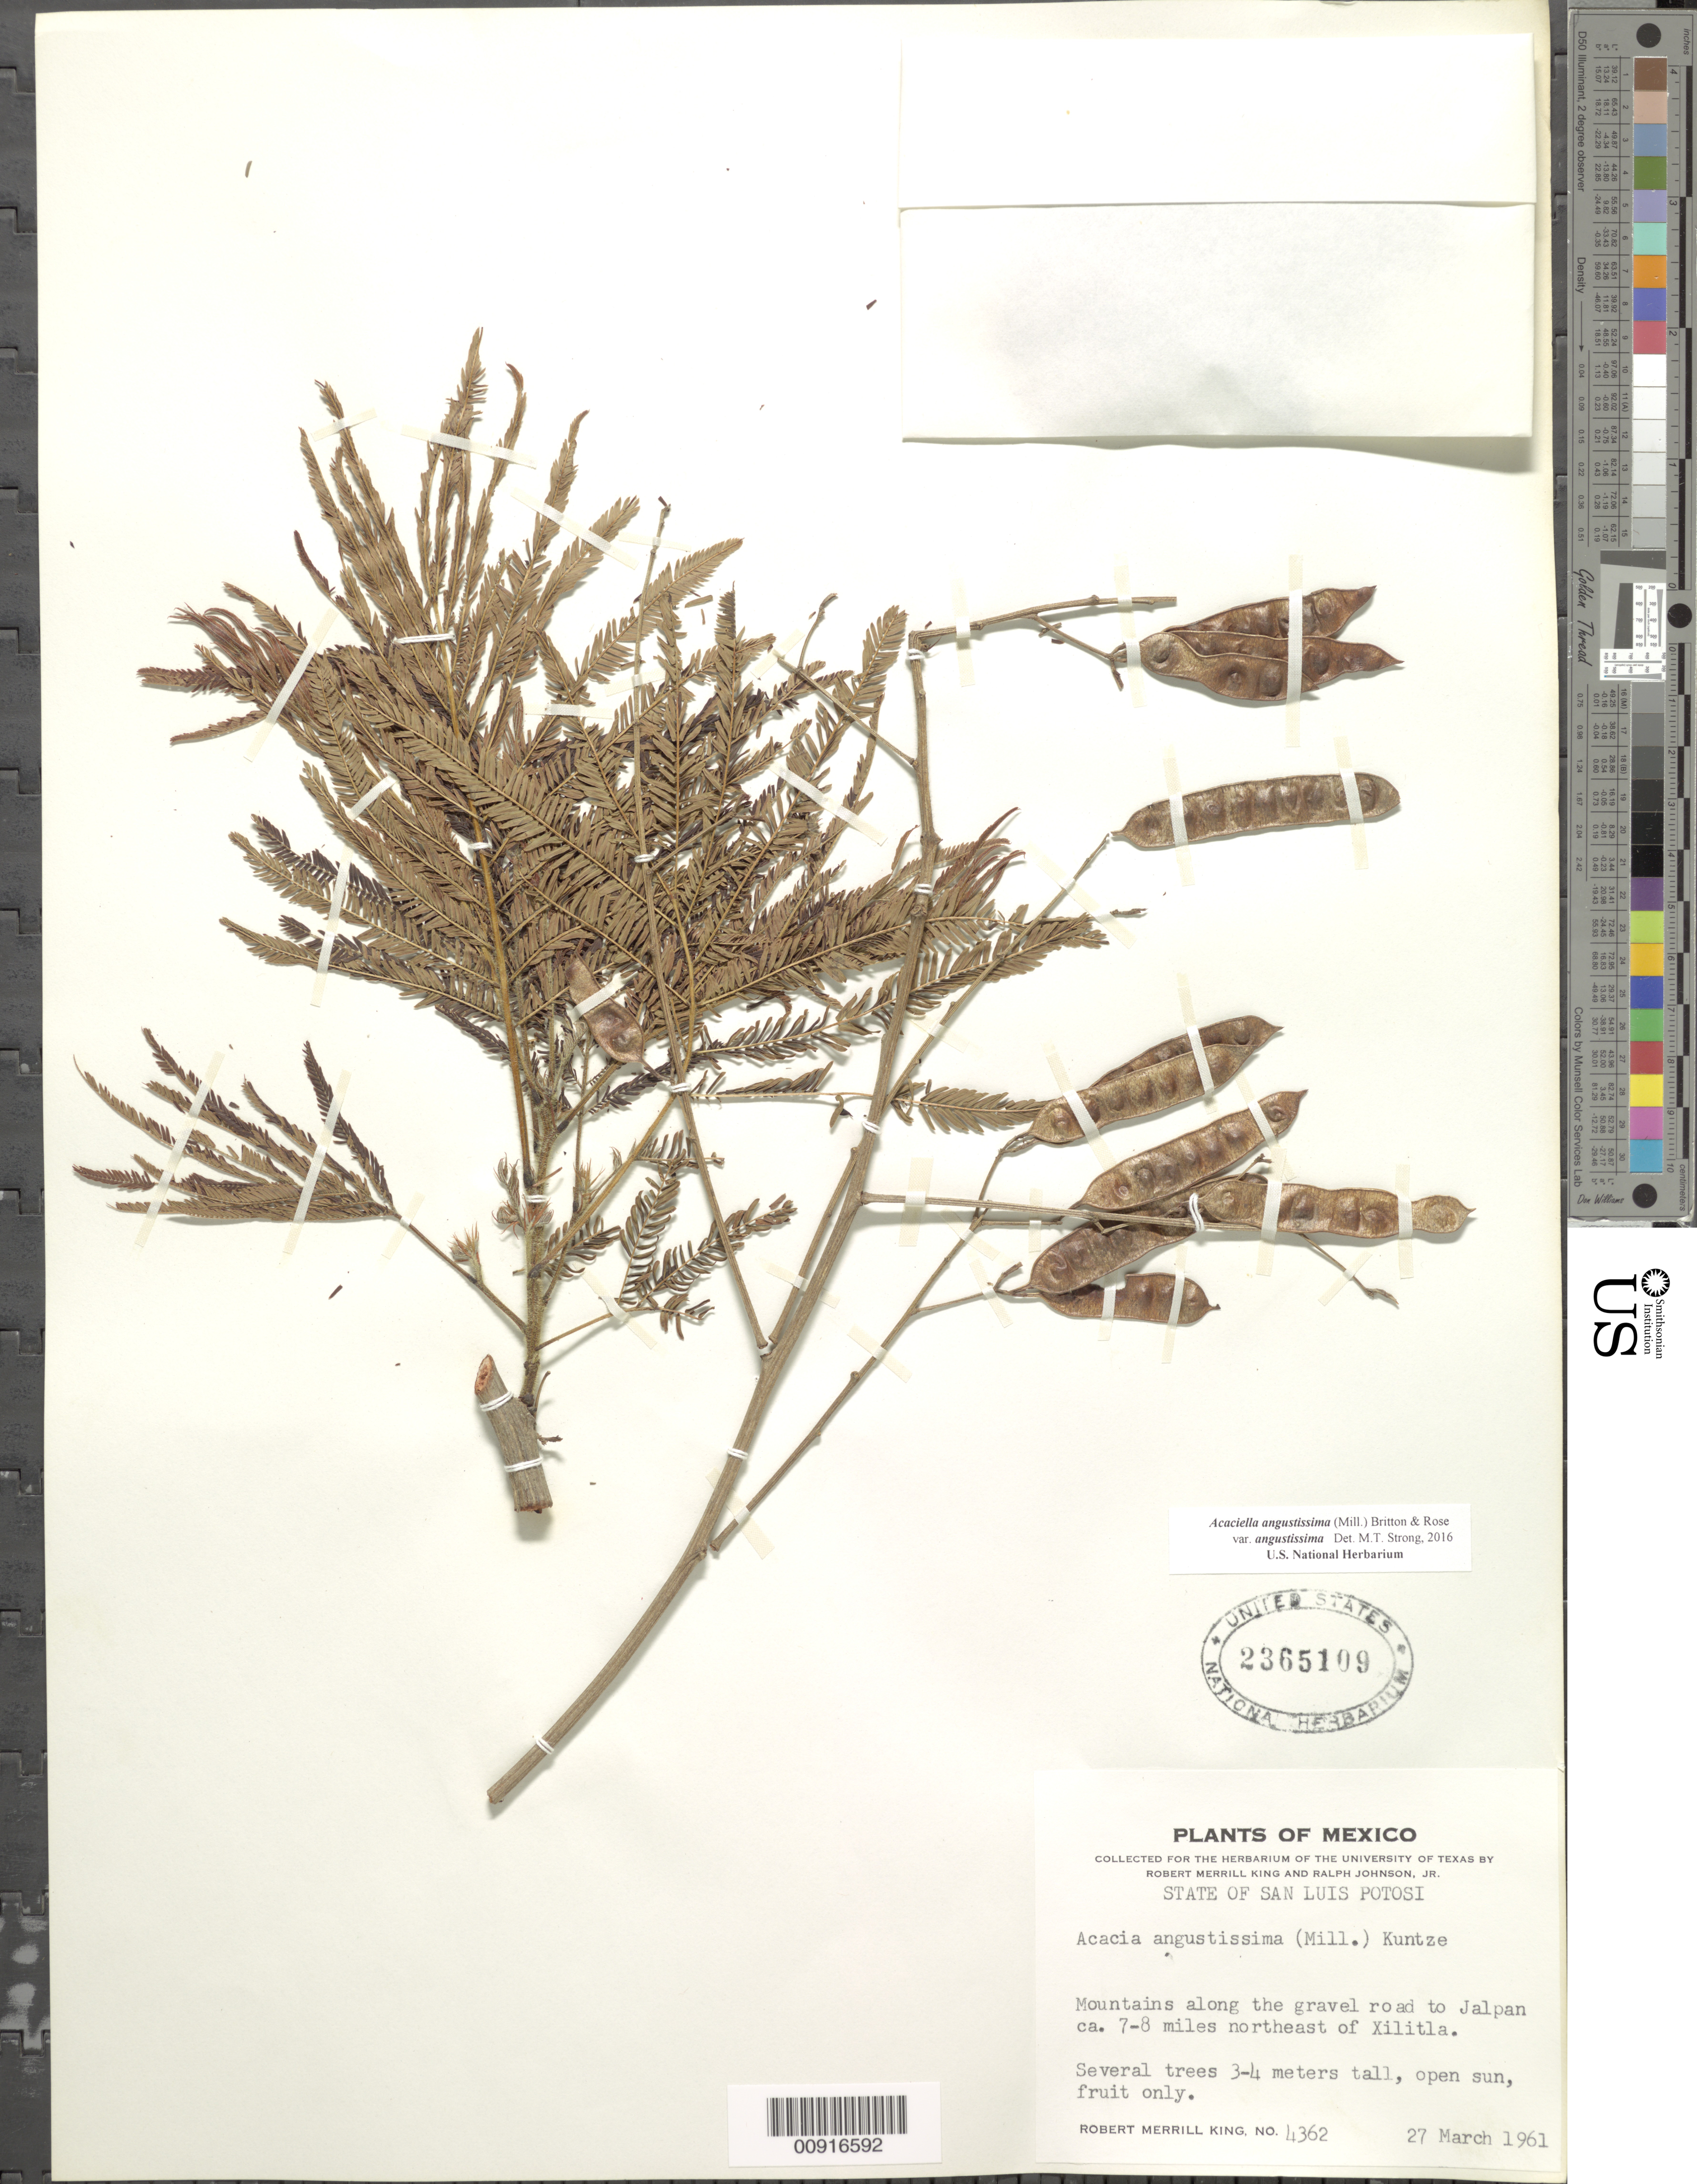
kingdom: Plantae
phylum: Tracheophyta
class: Magnoliopsida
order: Fabales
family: Fabaceae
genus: Acaciella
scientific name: Acaciella angustissima var. angustissima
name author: (Mill.) Britton & Rose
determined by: Strong, M. T., (US), Smithsonian Institution - National Museum of Natural History (UNITED STATES)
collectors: R. M. King & R. Johnson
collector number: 4362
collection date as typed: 27 Mar 1961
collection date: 1961-03-27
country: Mexico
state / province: San Luis Potosí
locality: Mountains along the gravel road to Jalpan, ca. 7-8 miles northeast of Xilitla.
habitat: Open sun.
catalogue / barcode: US 2365109